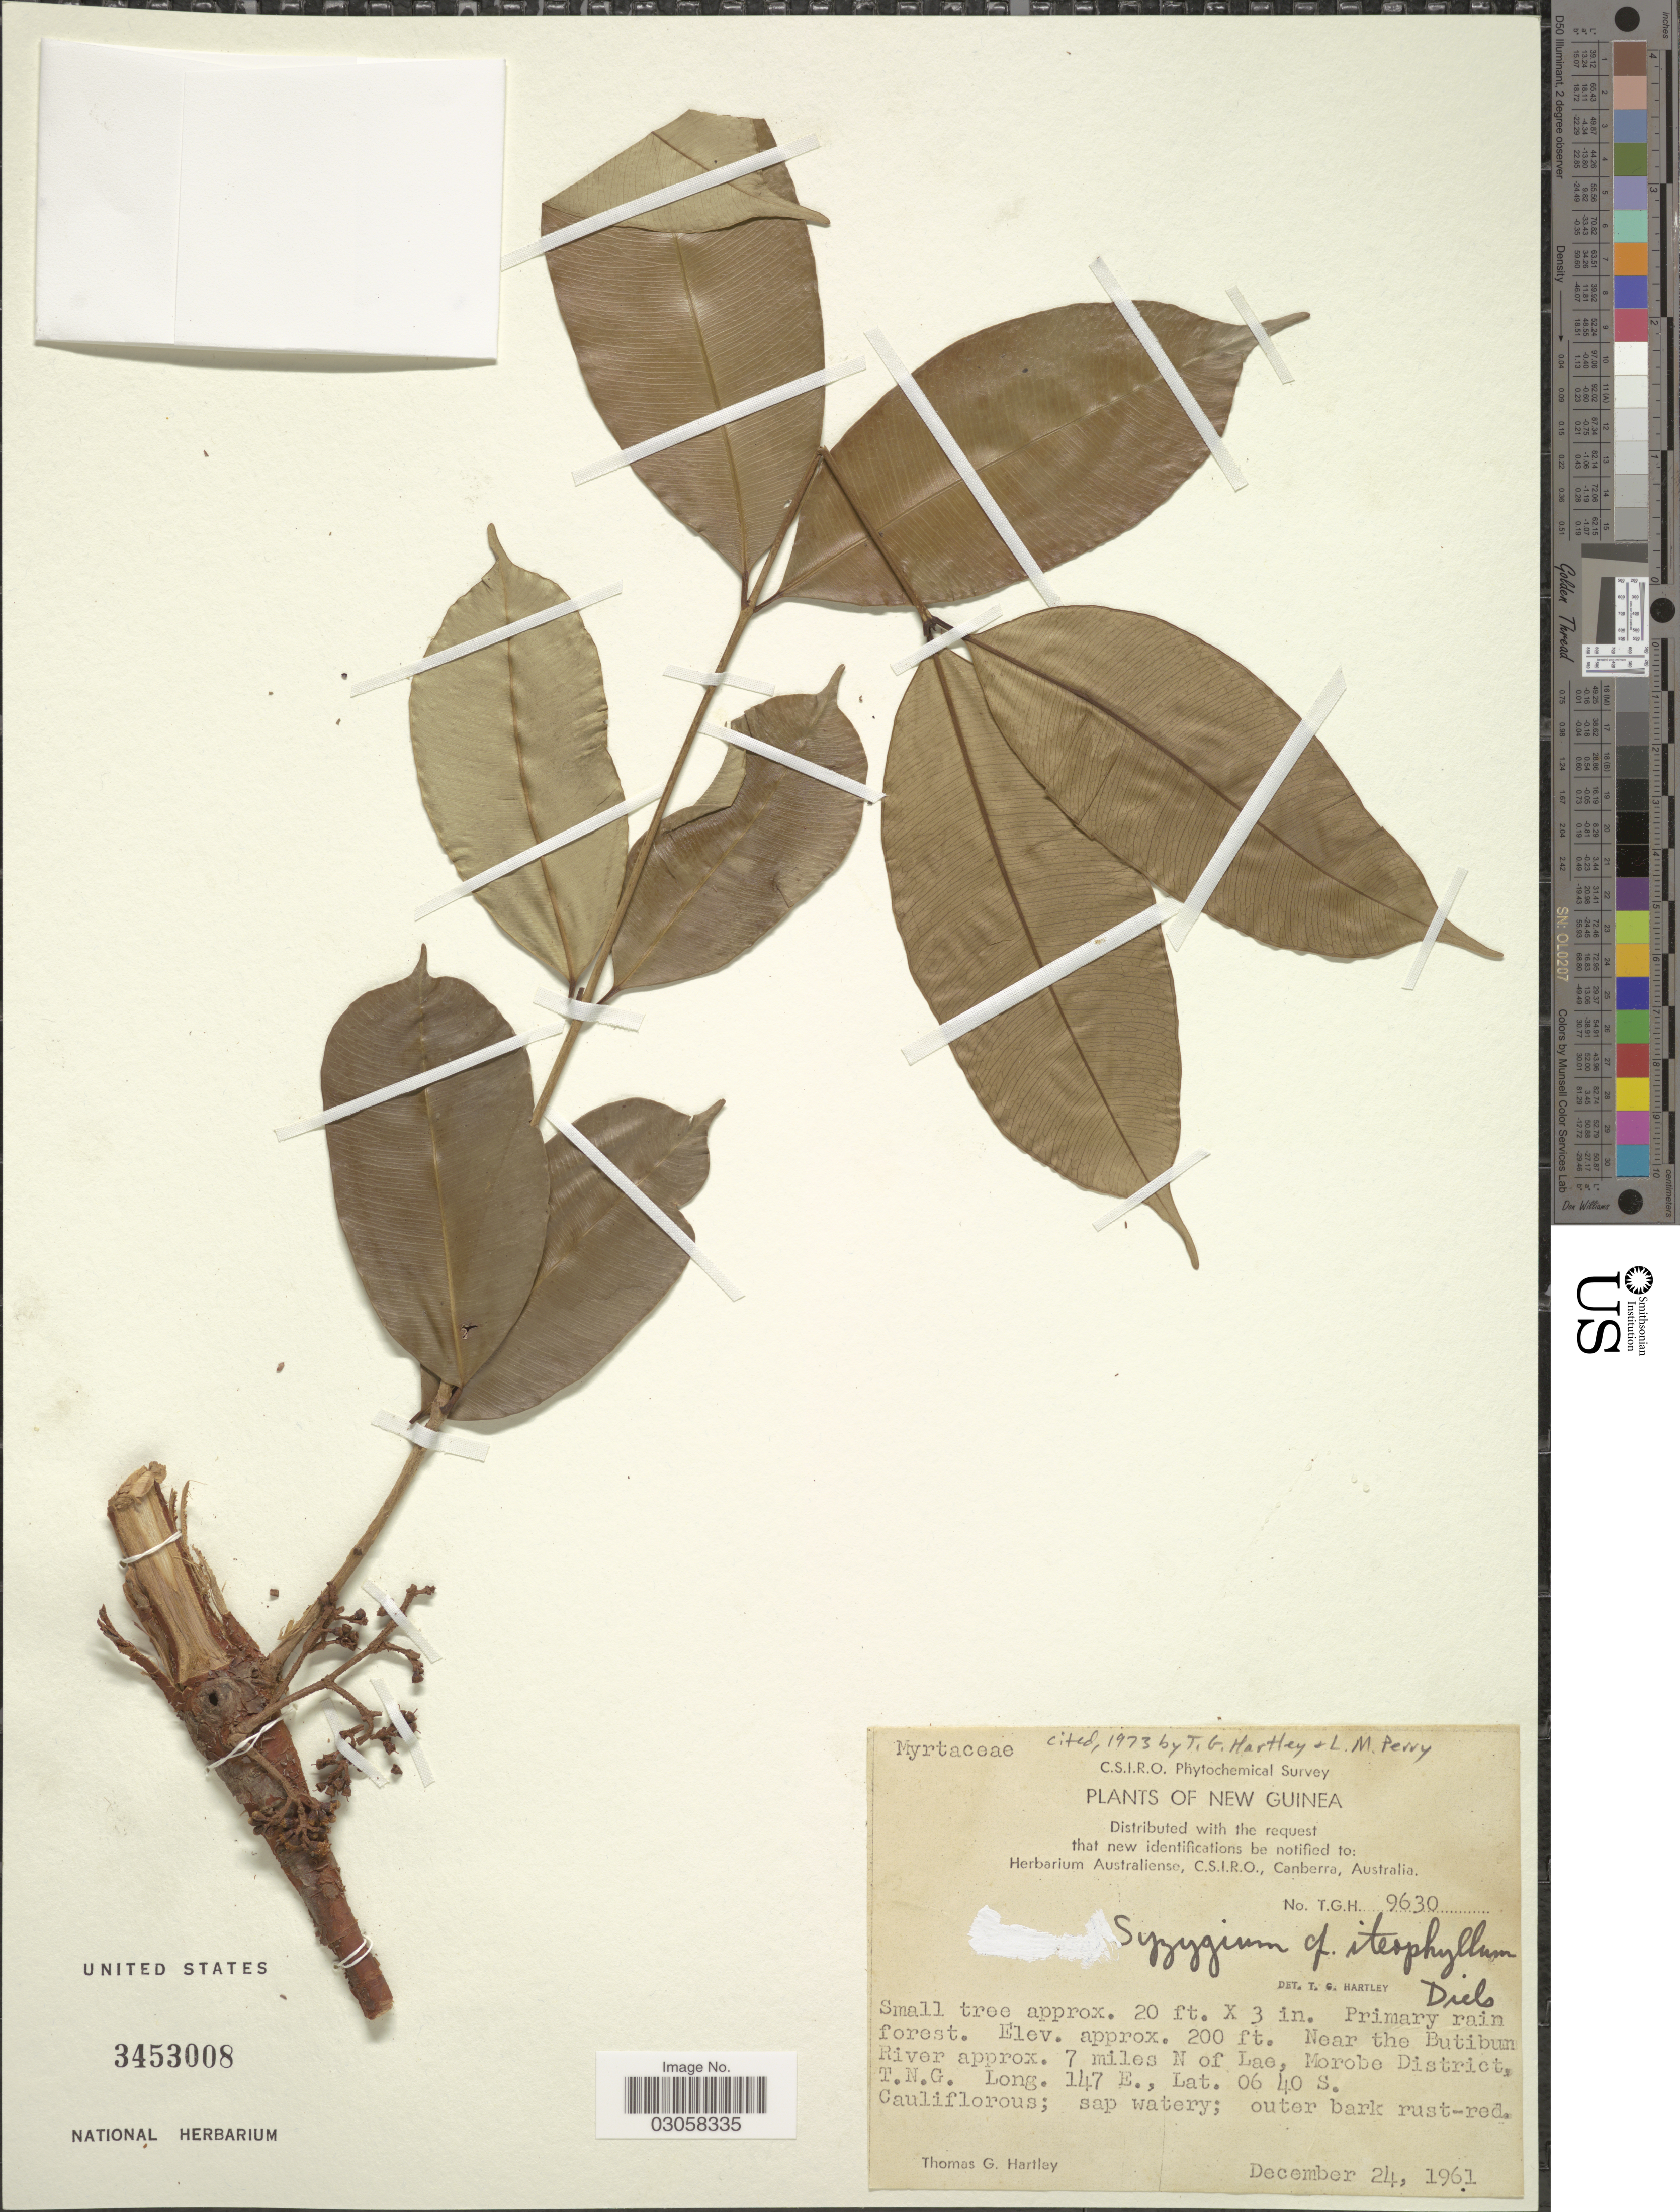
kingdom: Plantae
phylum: Tracheophyta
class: Magnoliopsida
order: Myrtales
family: Myrtaceae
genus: Syzygium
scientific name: Syzygium iteophyllum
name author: Diels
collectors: T. G. Hartley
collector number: T.G.H.9630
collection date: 1961-12-24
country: Papua New Guinea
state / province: Morobe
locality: New Guinea. Near the Butibum River approx. 7 miles N of Lae, Morobe District, T. N. G.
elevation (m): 61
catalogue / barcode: US 3453008